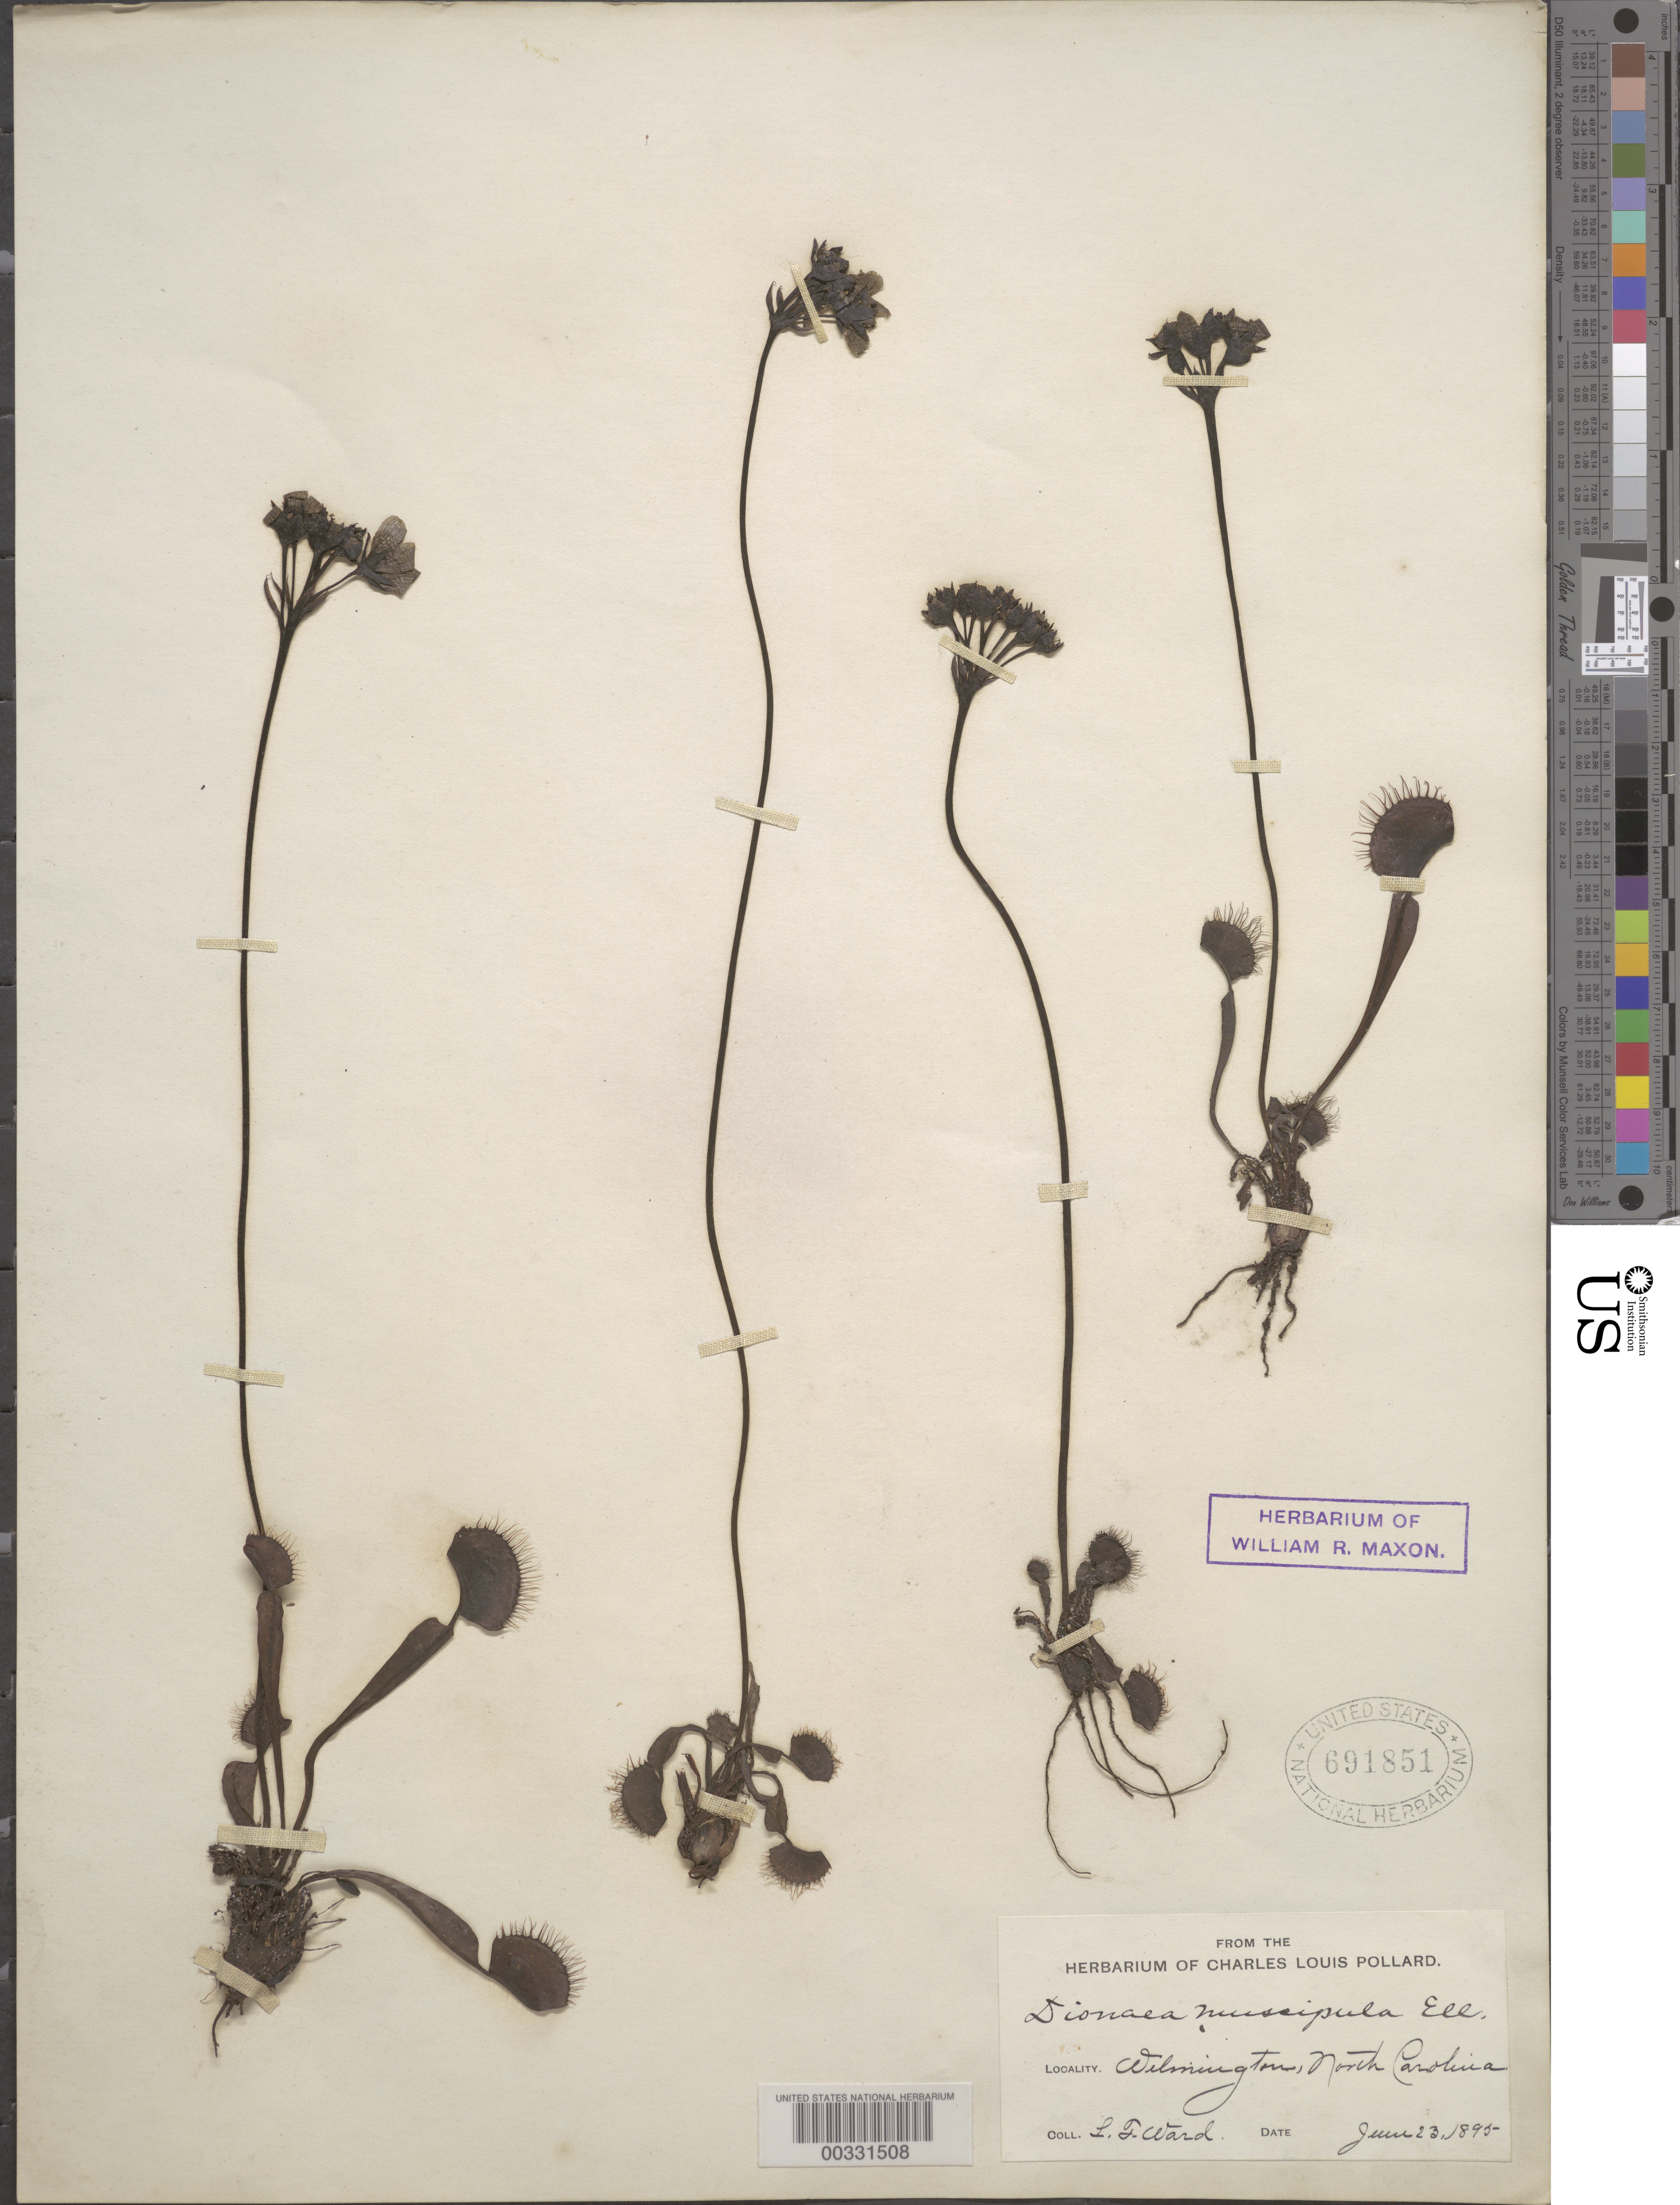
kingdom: Plantae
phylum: Tracheophyta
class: Magnoliopsida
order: Caryophyllales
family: Droseraceae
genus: Dionaea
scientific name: Dionaea muscipula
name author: J. Ellis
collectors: L. F. Ward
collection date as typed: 23 Jun 1895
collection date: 1895-06-23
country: United States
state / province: North Carolina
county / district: New Hanover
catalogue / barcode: US 691851